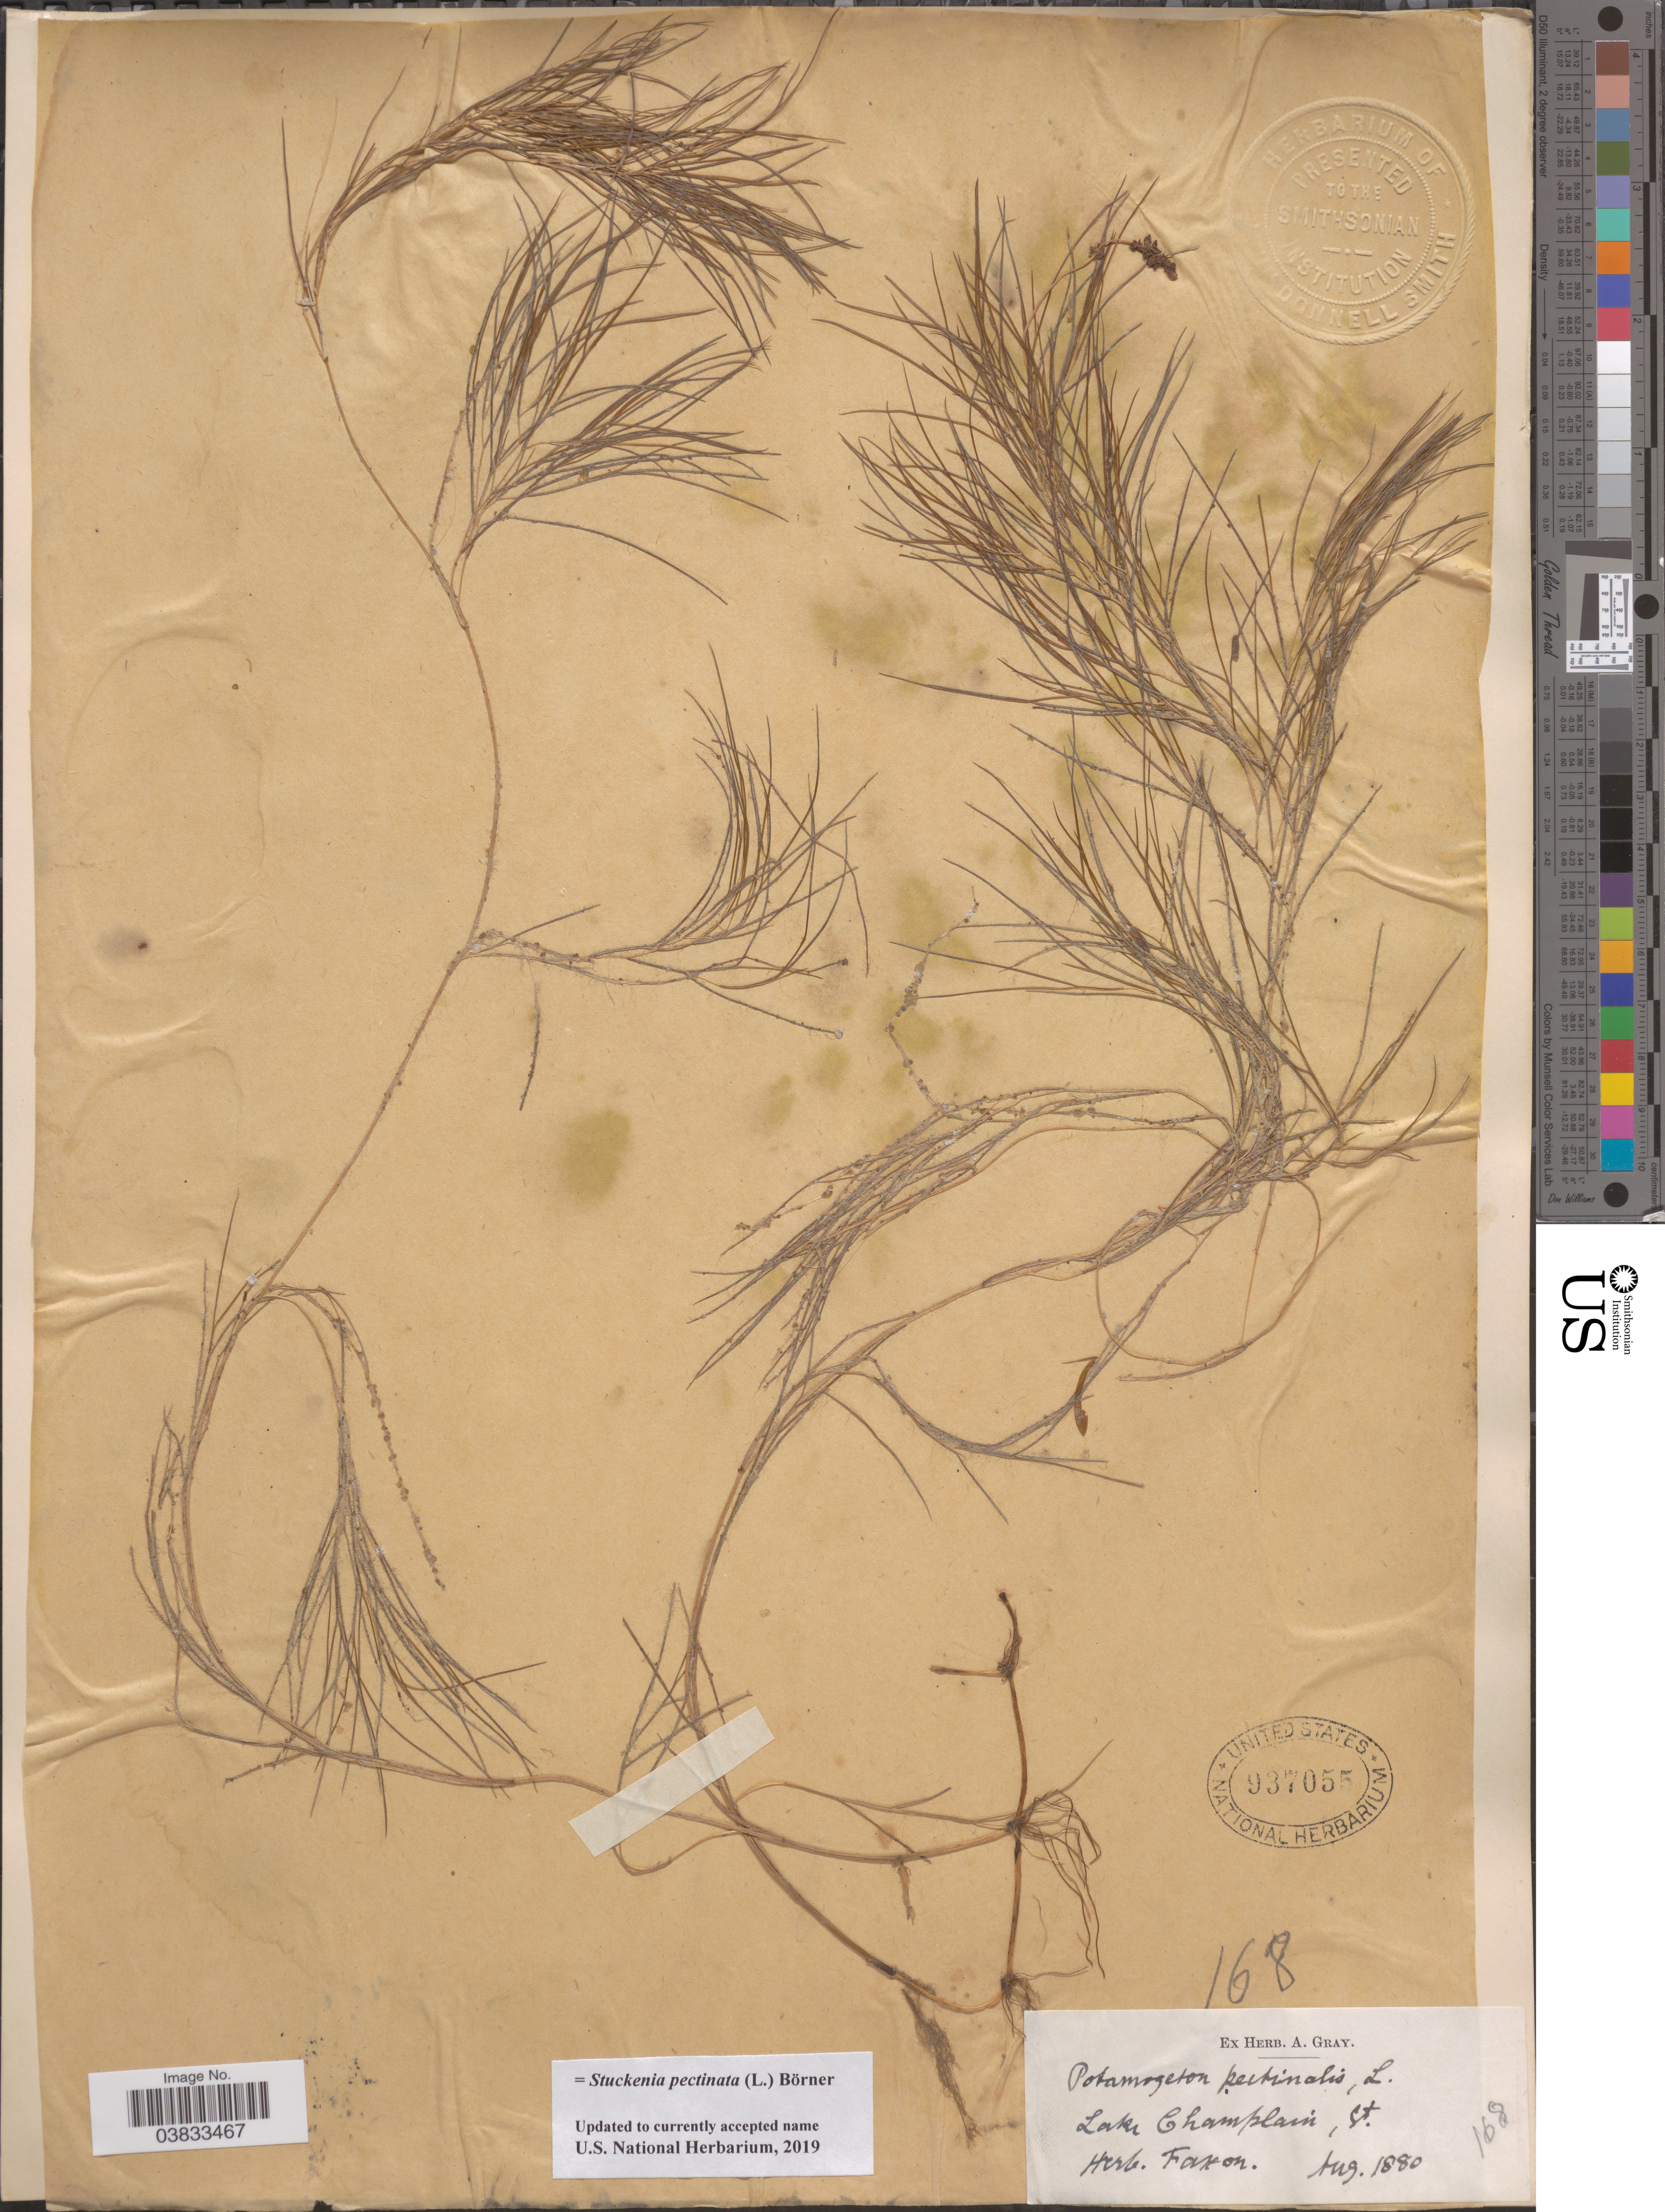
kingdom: Plantae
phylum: Tracheophyta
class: Liliopsida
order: Alismatales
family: Potamogetonaceae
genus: Stuckenia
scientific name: Stuckenia pectinata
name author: (L.) Börner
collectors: ex herb. Faxon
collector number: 168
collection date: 1880-08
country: United States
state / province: Vermont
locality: Lake Champlain.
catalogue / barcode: US 937055